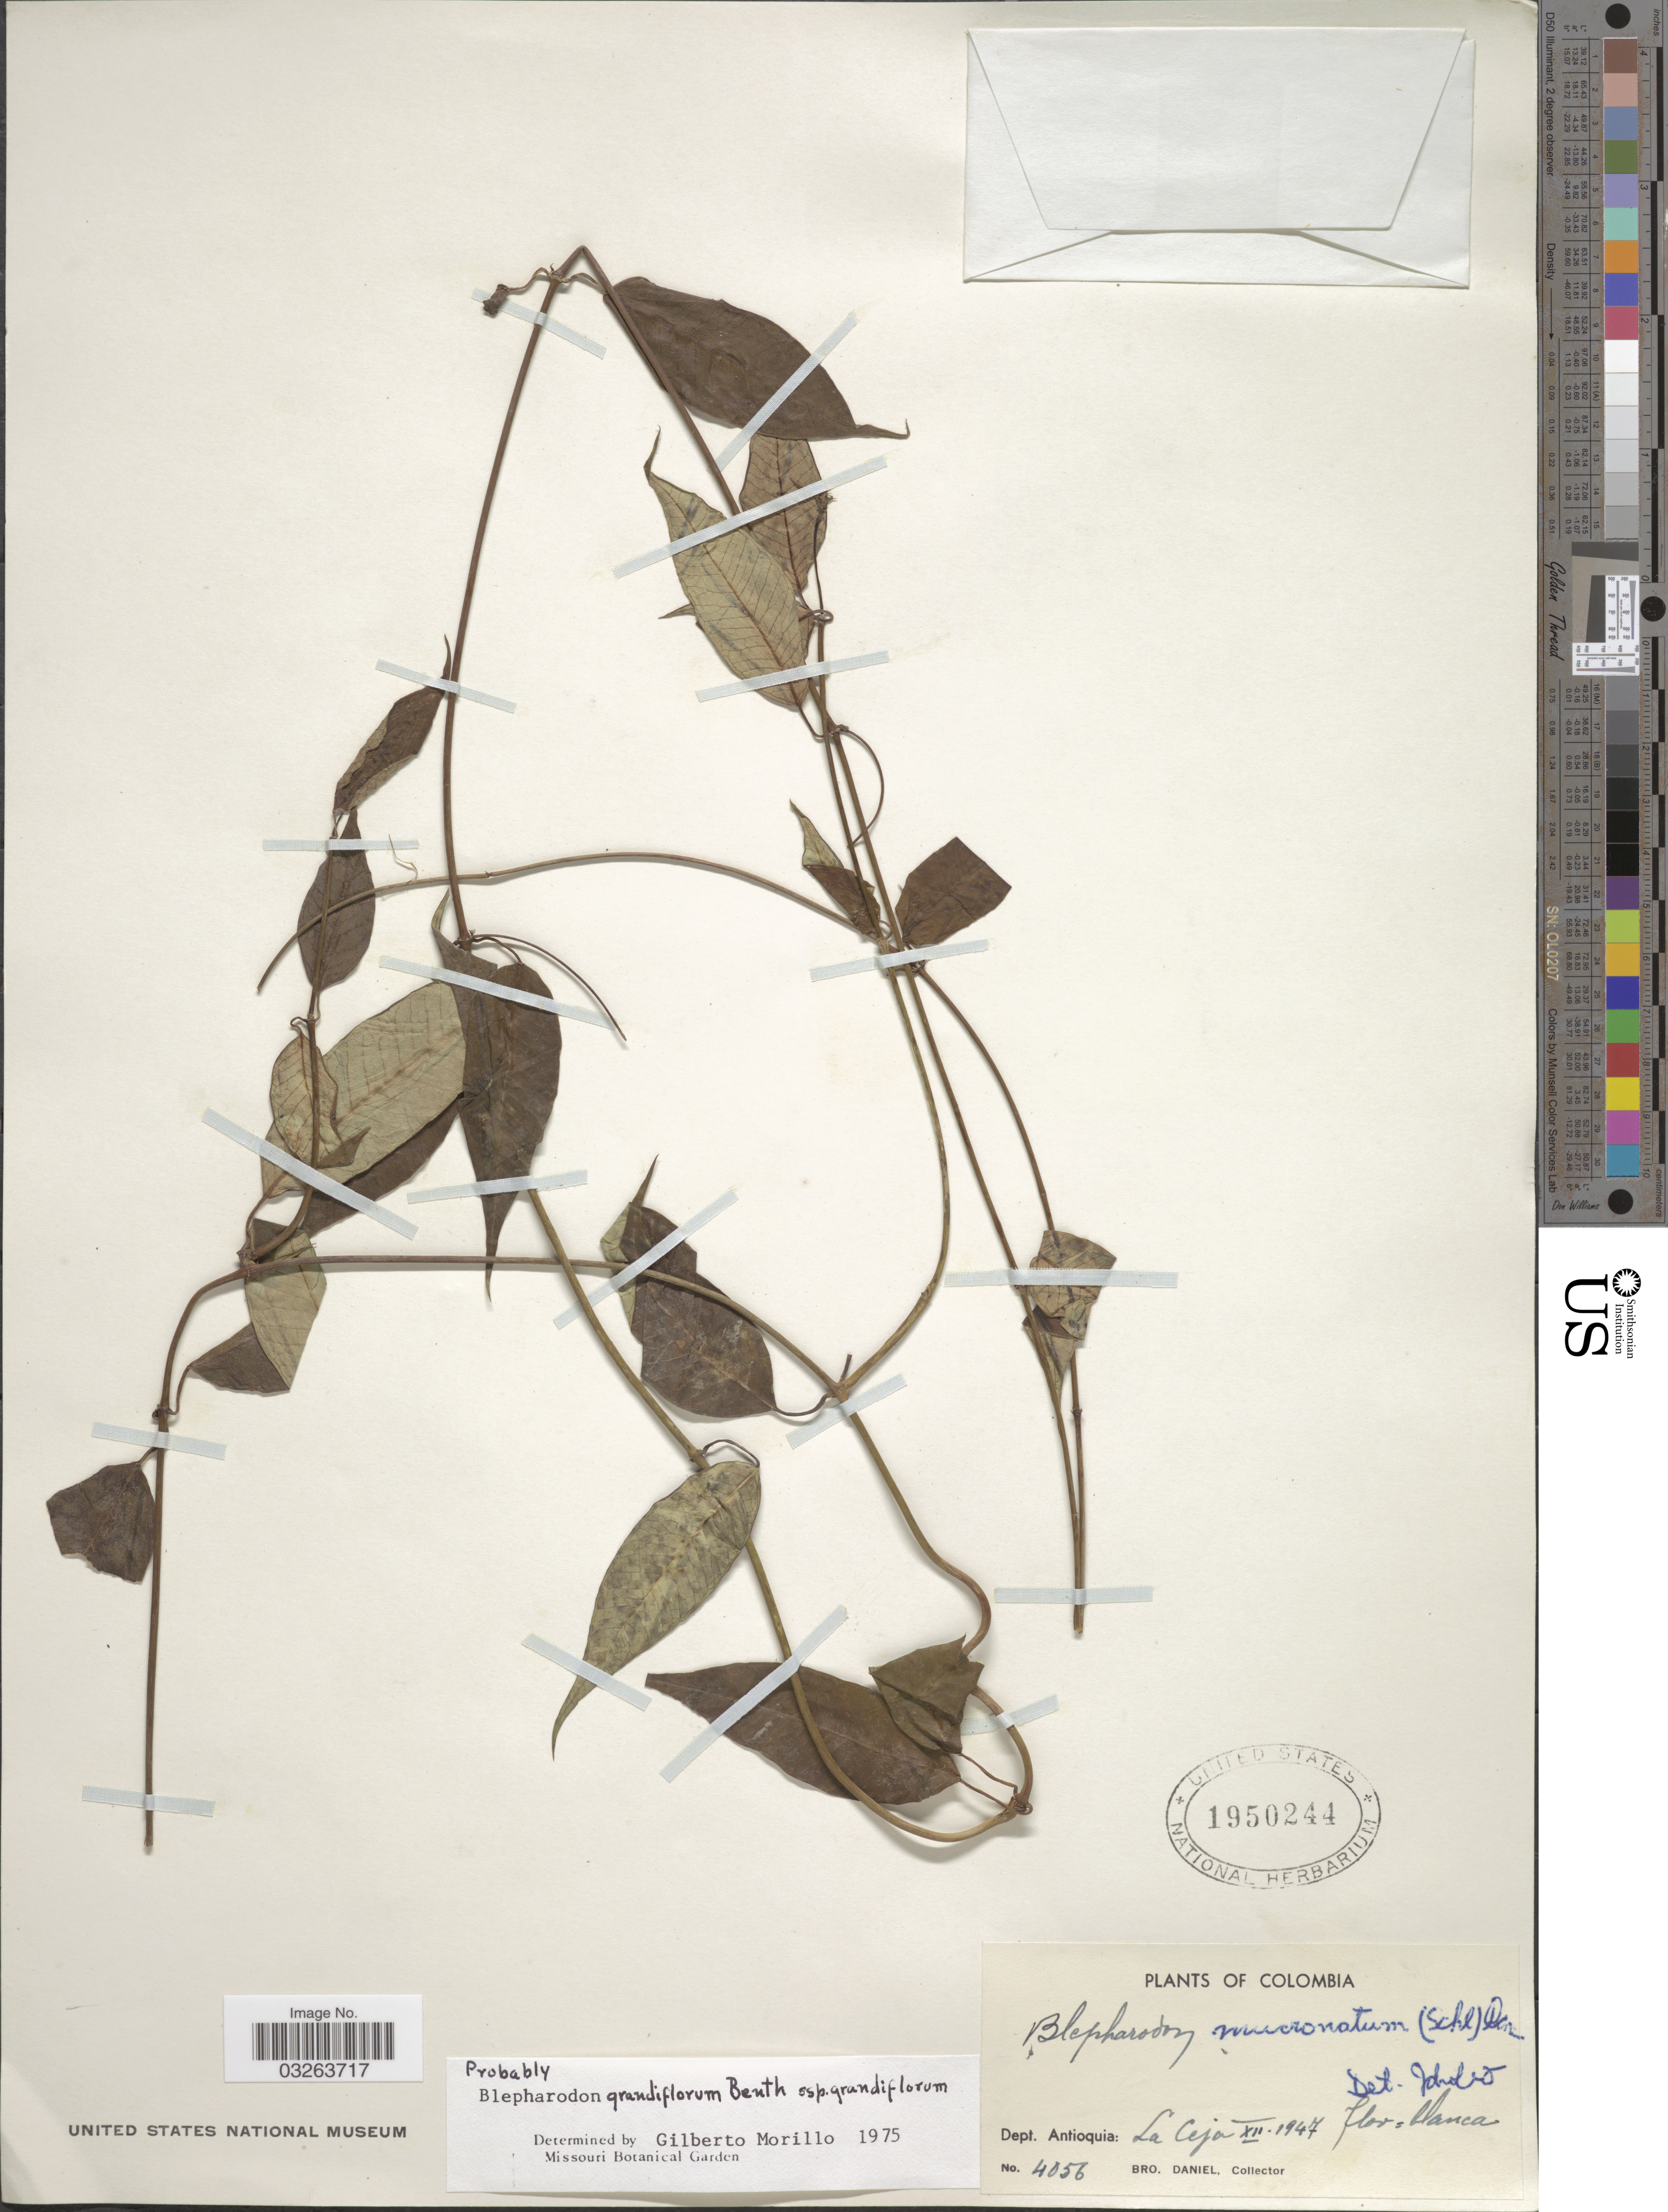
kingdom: Plantae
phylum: Tracheophyta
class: Magnoliopsida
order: Gentianales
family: Apocynaceae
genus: Blepharodon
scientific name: Blepharodon grandiflorum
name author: Benth.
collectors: Bro. Daniel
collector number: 4056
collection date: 1947-12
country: Colombia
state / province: Antioquia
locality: Dept. Antioquia: La Ceja.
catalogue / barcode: US 1950244